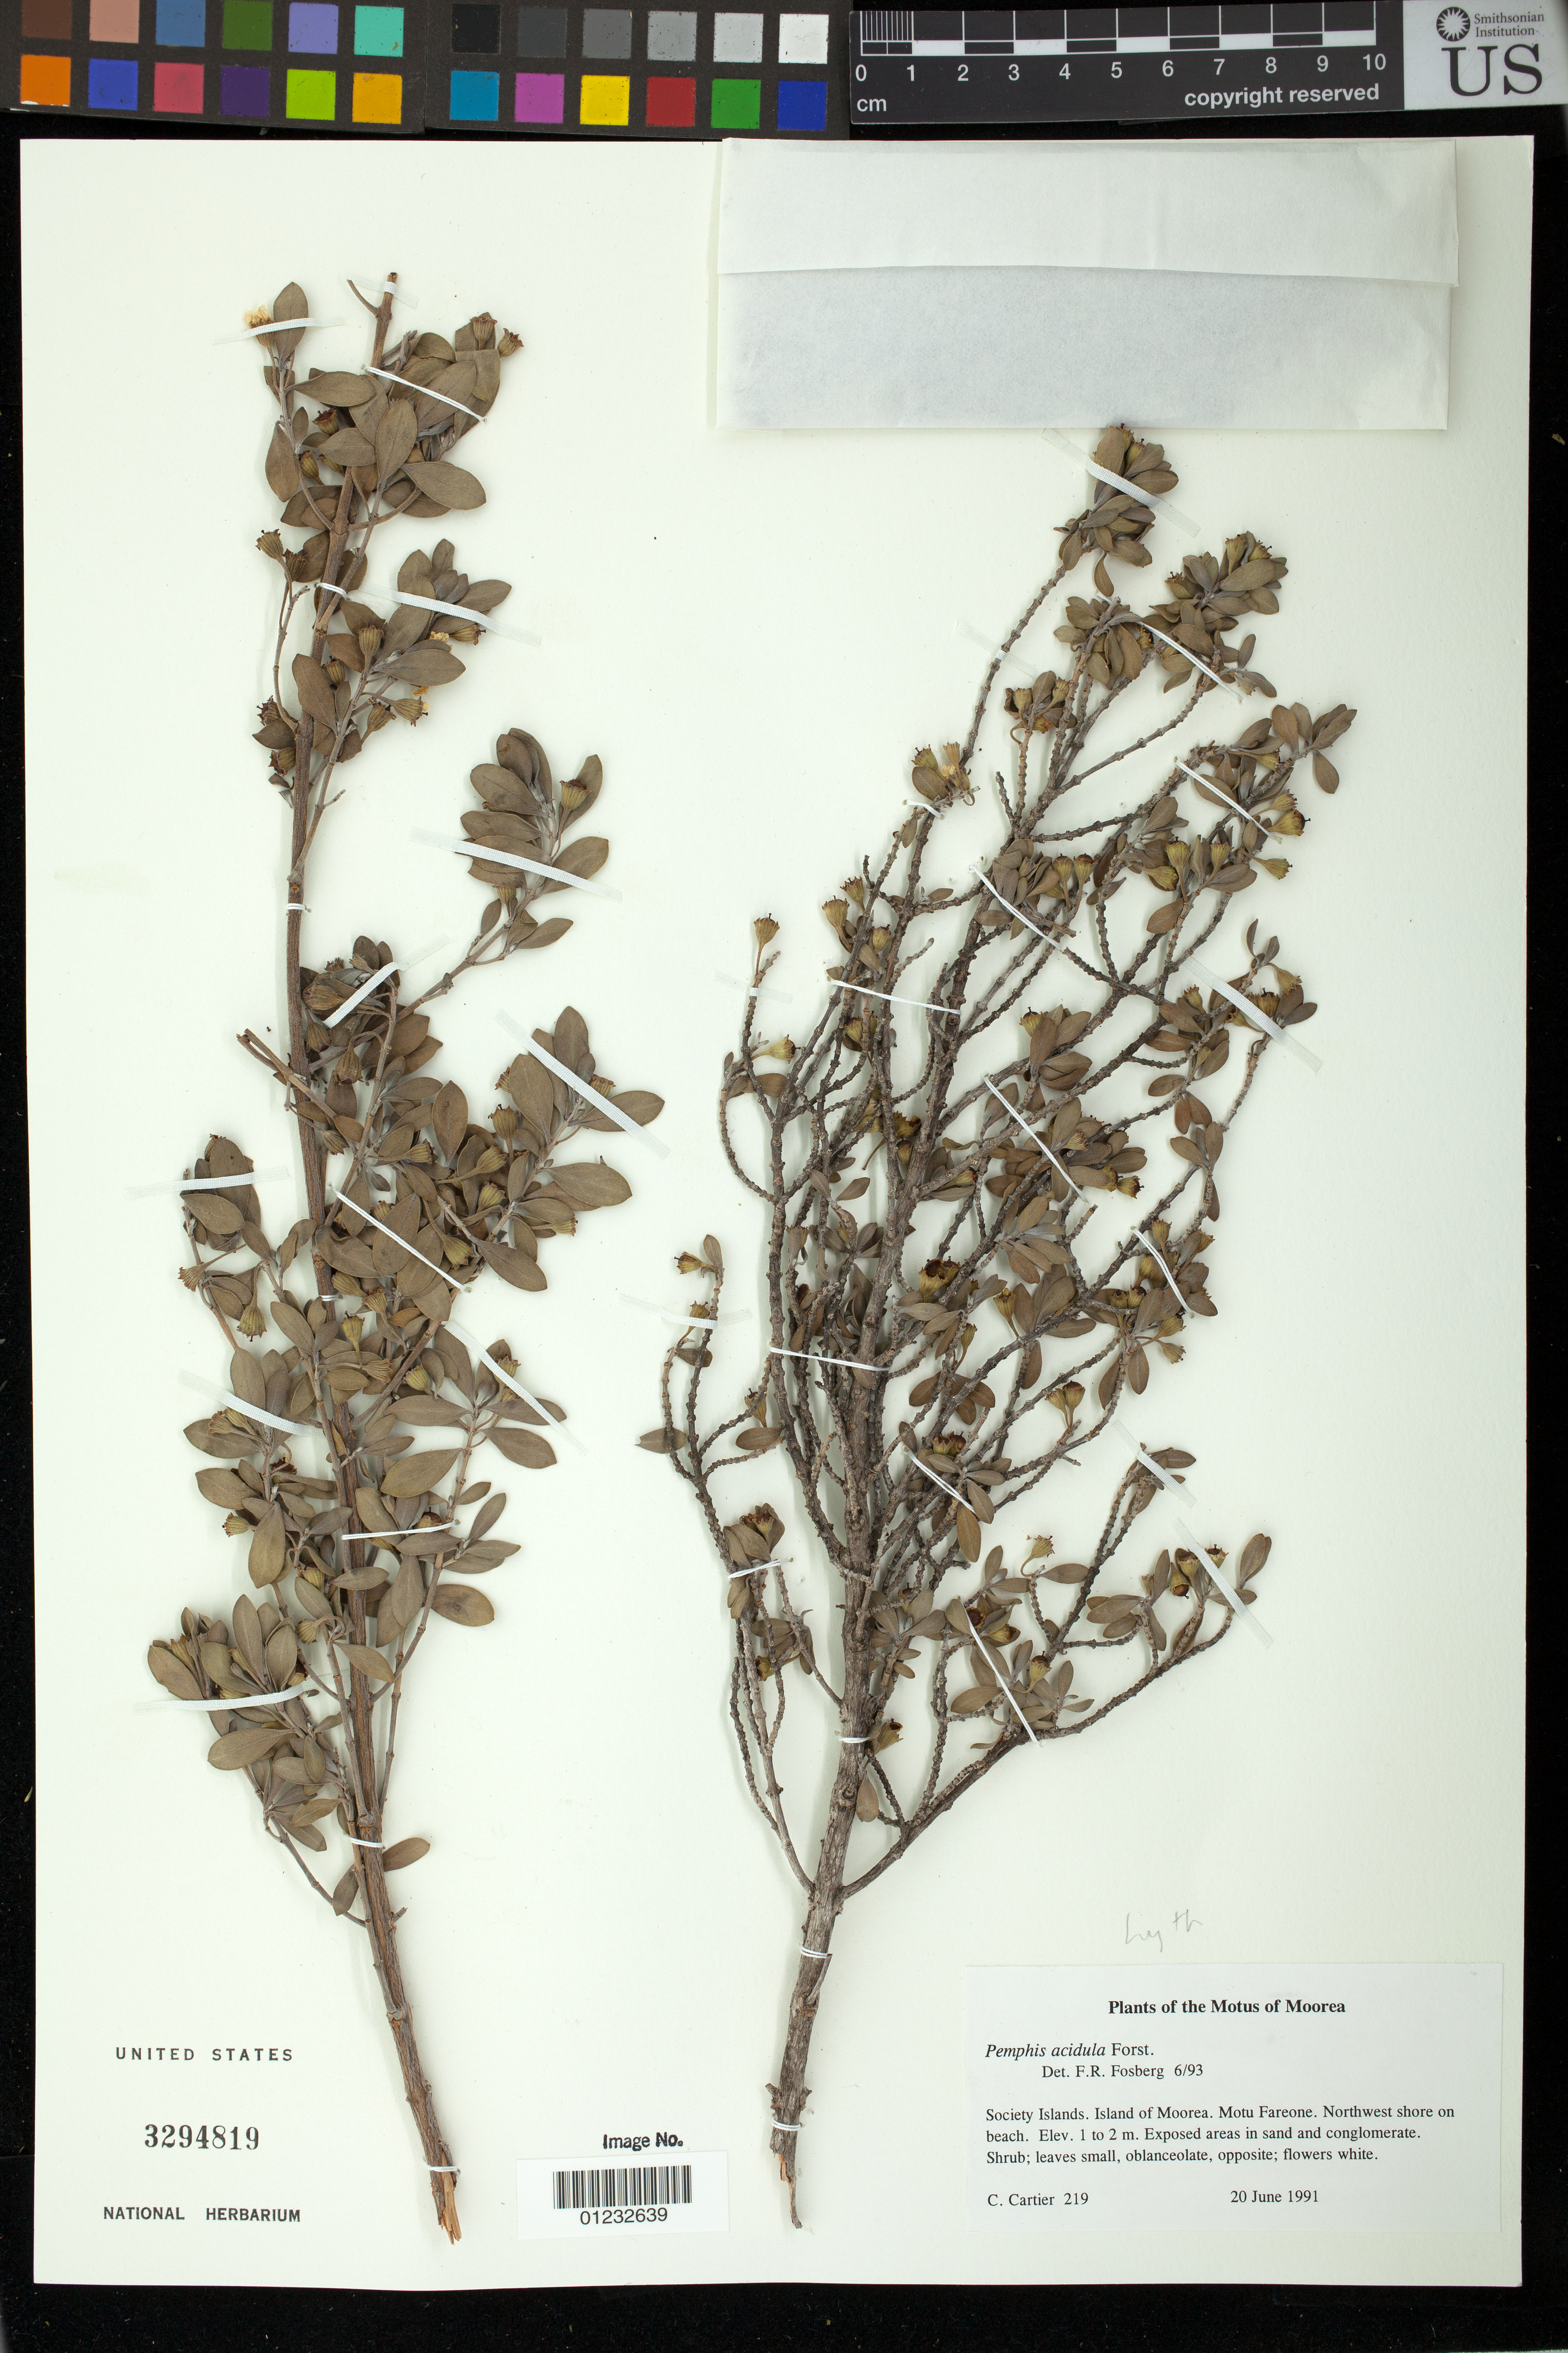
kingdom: Plantae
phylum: Tracheophyta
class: Magnoliopsida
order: Myrtales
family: Lythraceae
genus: Pemphis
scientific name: Pemphis acidula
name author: J.R. Forst. & G. Forst.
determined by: Fosberg, F. R.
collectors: C. Cartier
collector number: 219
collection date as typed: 20 Jun 1991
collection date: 1991-06-20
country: French Polynesia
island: Moorea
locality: Northwest shore on beach, Fareone [Society Is.]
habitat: Exposed areas in sand and conglomerate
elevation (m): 1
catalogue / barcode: US 3294819